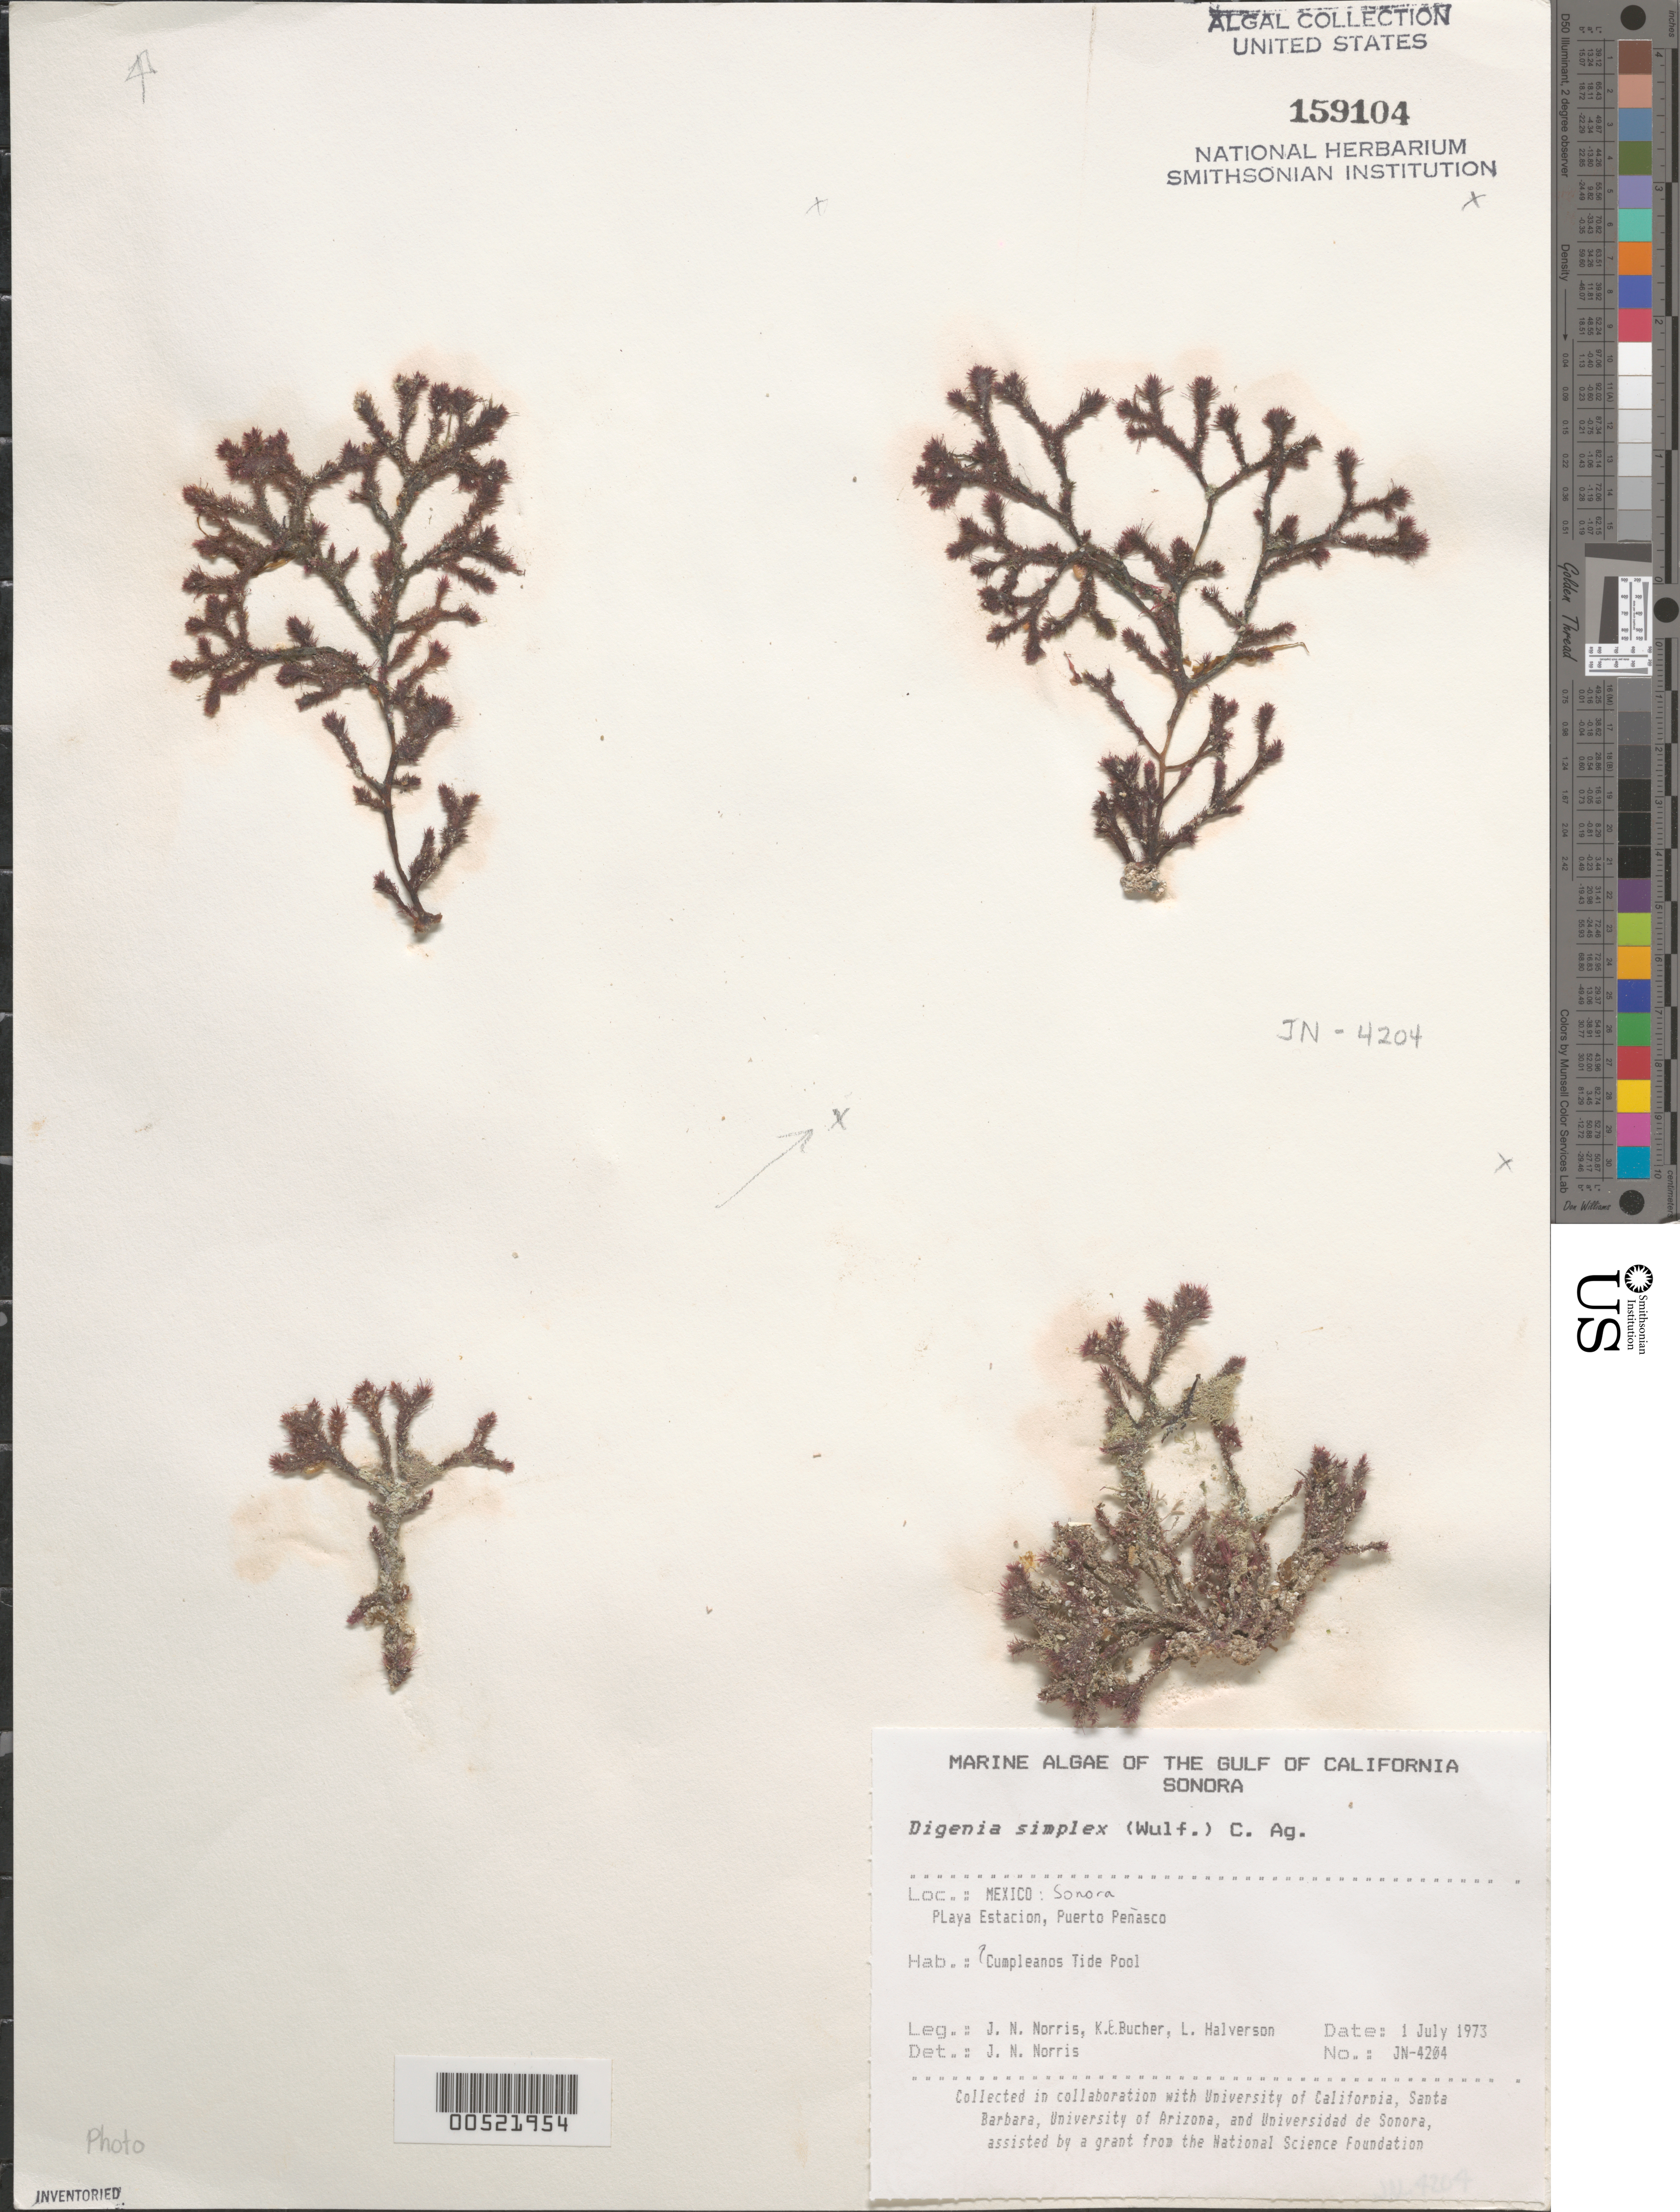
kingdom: Plantae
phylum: Rhodophyta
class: Florideophyceae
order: Ceramiales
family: Rhodomelaceae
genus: Digenea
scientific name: Digenea simplex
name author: (Wulfen) C. Agardh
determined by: Norris, James N.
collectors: J. N. Norris, K. E. Bucher & L. Halverson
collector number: JN-4204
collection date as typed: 01 Jul 1973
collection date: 1973-07-01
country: Mexico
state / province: Sonora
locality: Playa Estacion, Puerto Penasco, Cumpleanos Tide Pool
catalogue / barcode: US 159104